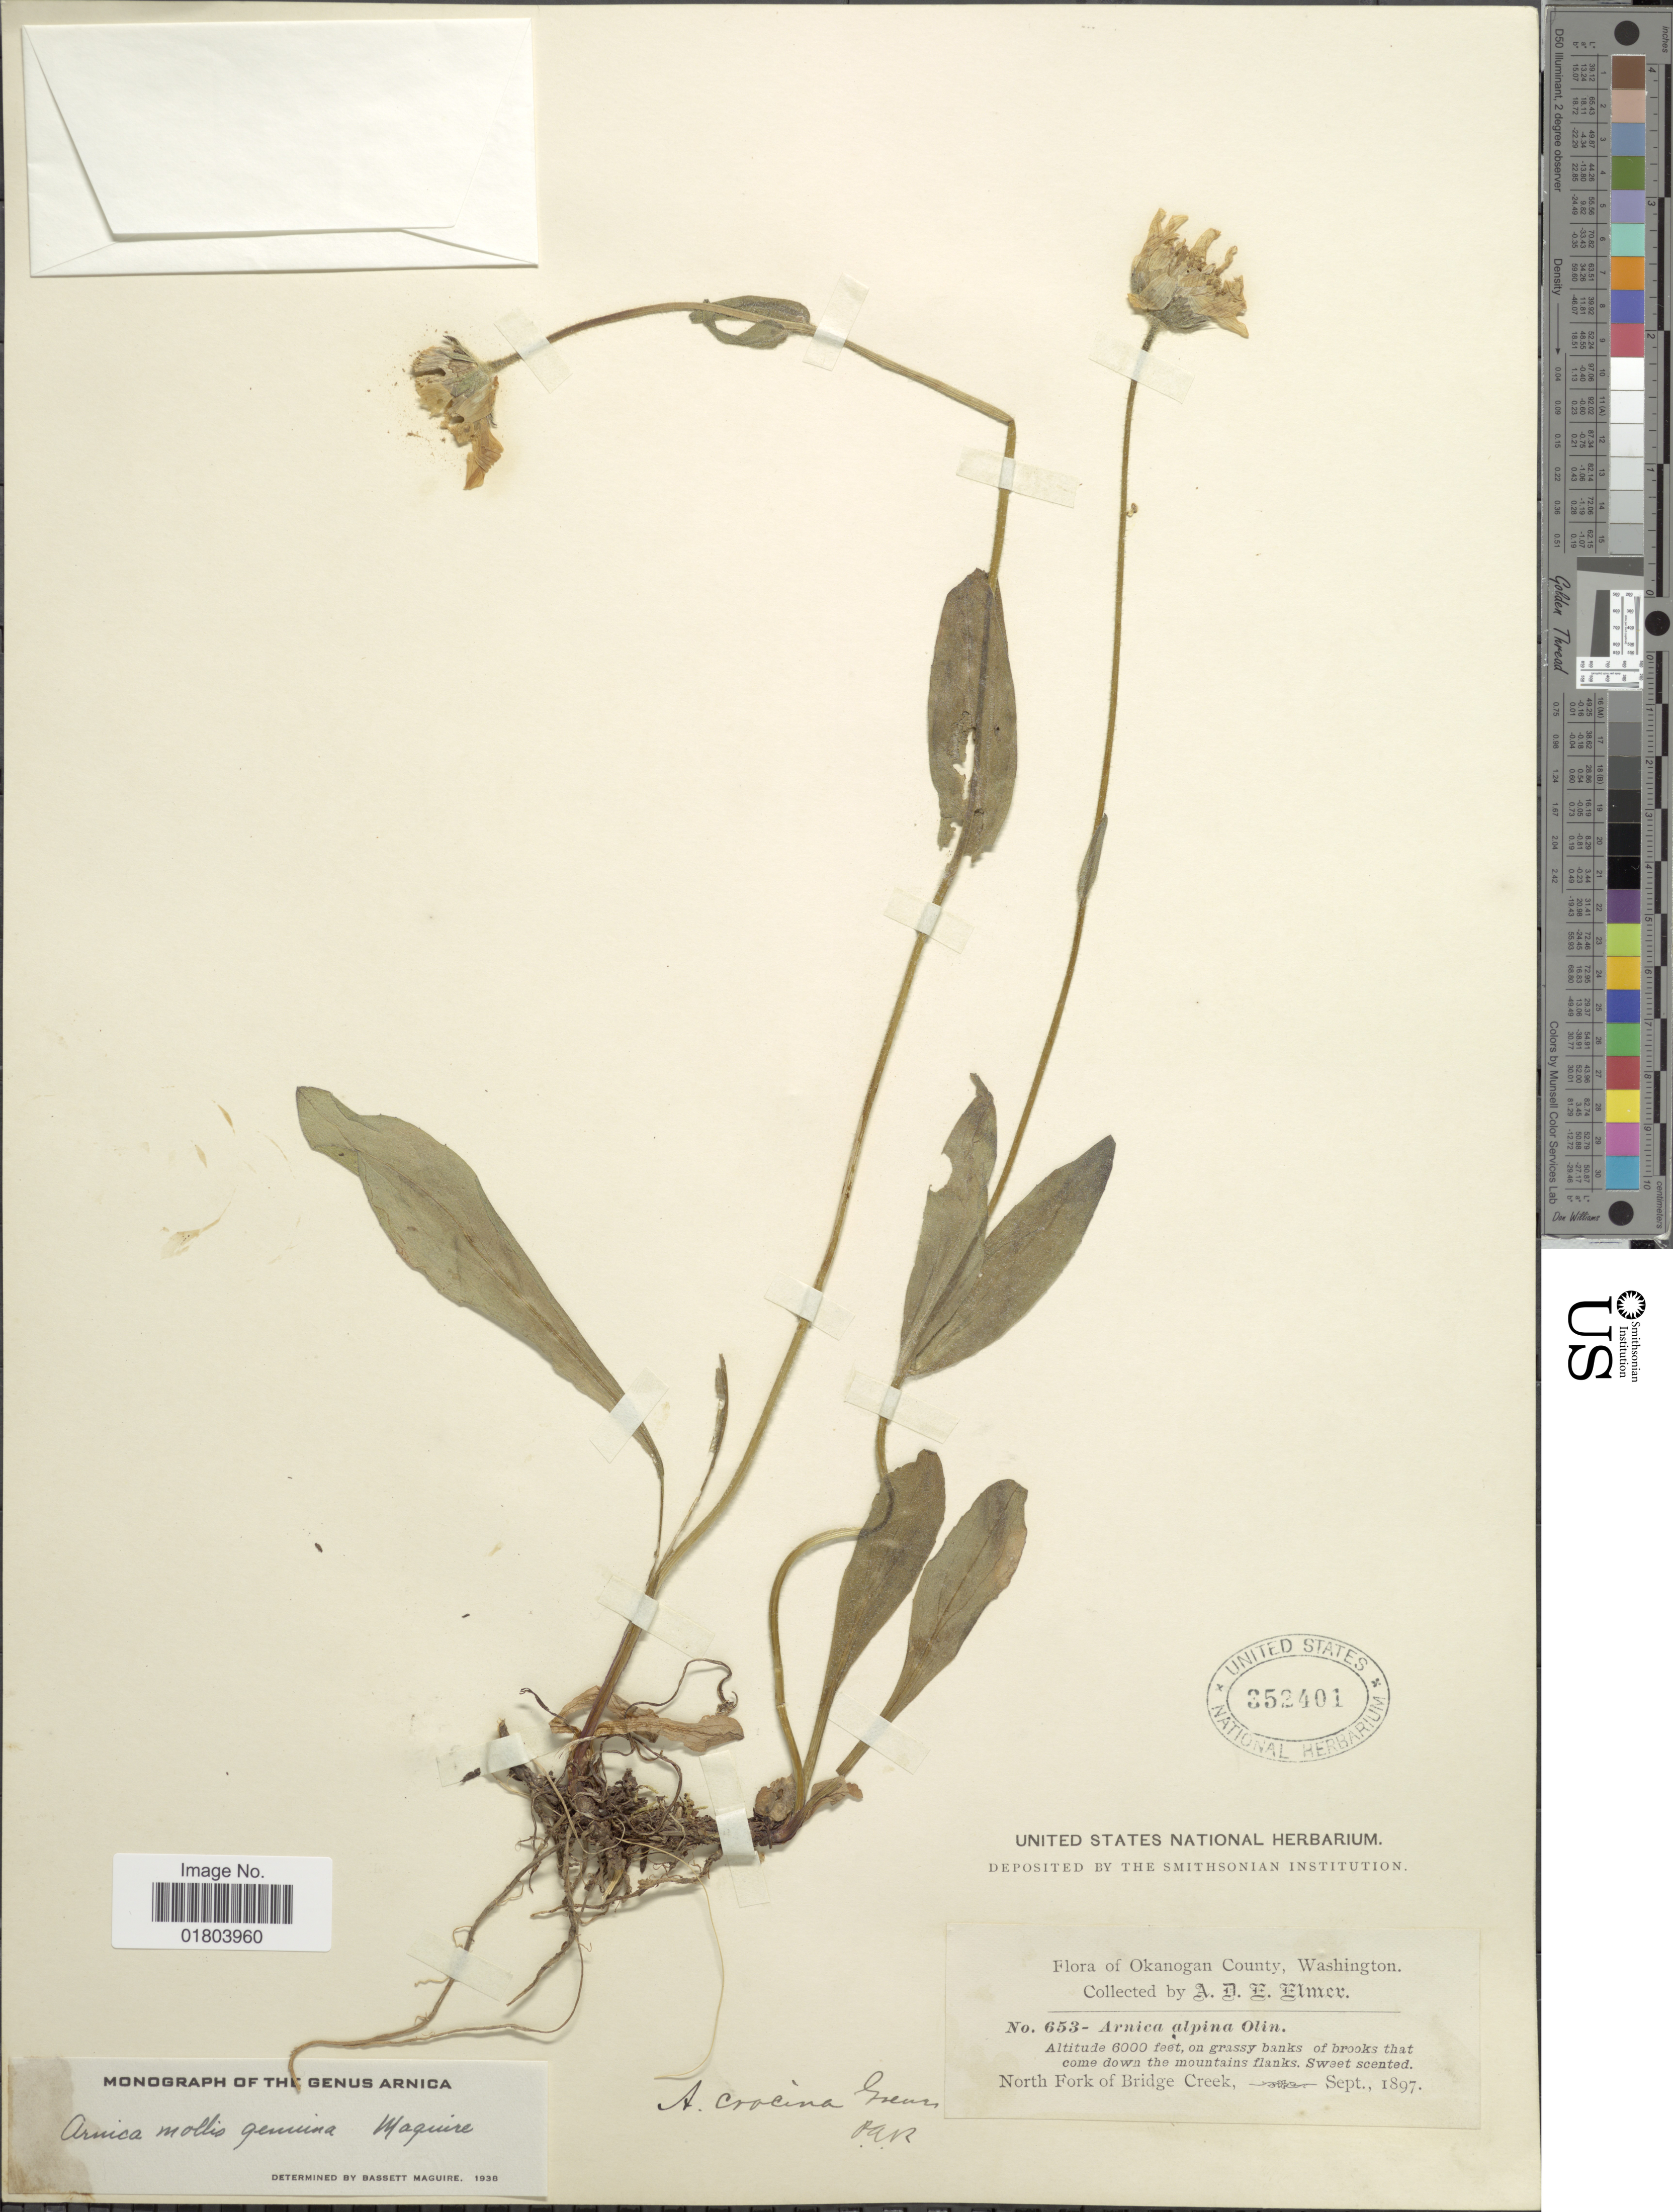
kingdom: Plantae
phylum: Tracheophyta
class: Magnoliopsida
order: Asterales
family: Asteraceae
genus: Arnica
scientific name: Arnica mollis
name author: Hook.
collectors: A. D. E. Elmer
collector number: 653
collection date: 1897-09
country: United States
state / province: Washington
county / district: Okanogan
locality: Okanogan County, North Fork of Bridge Creek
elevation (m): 1829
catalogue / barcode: US 352401